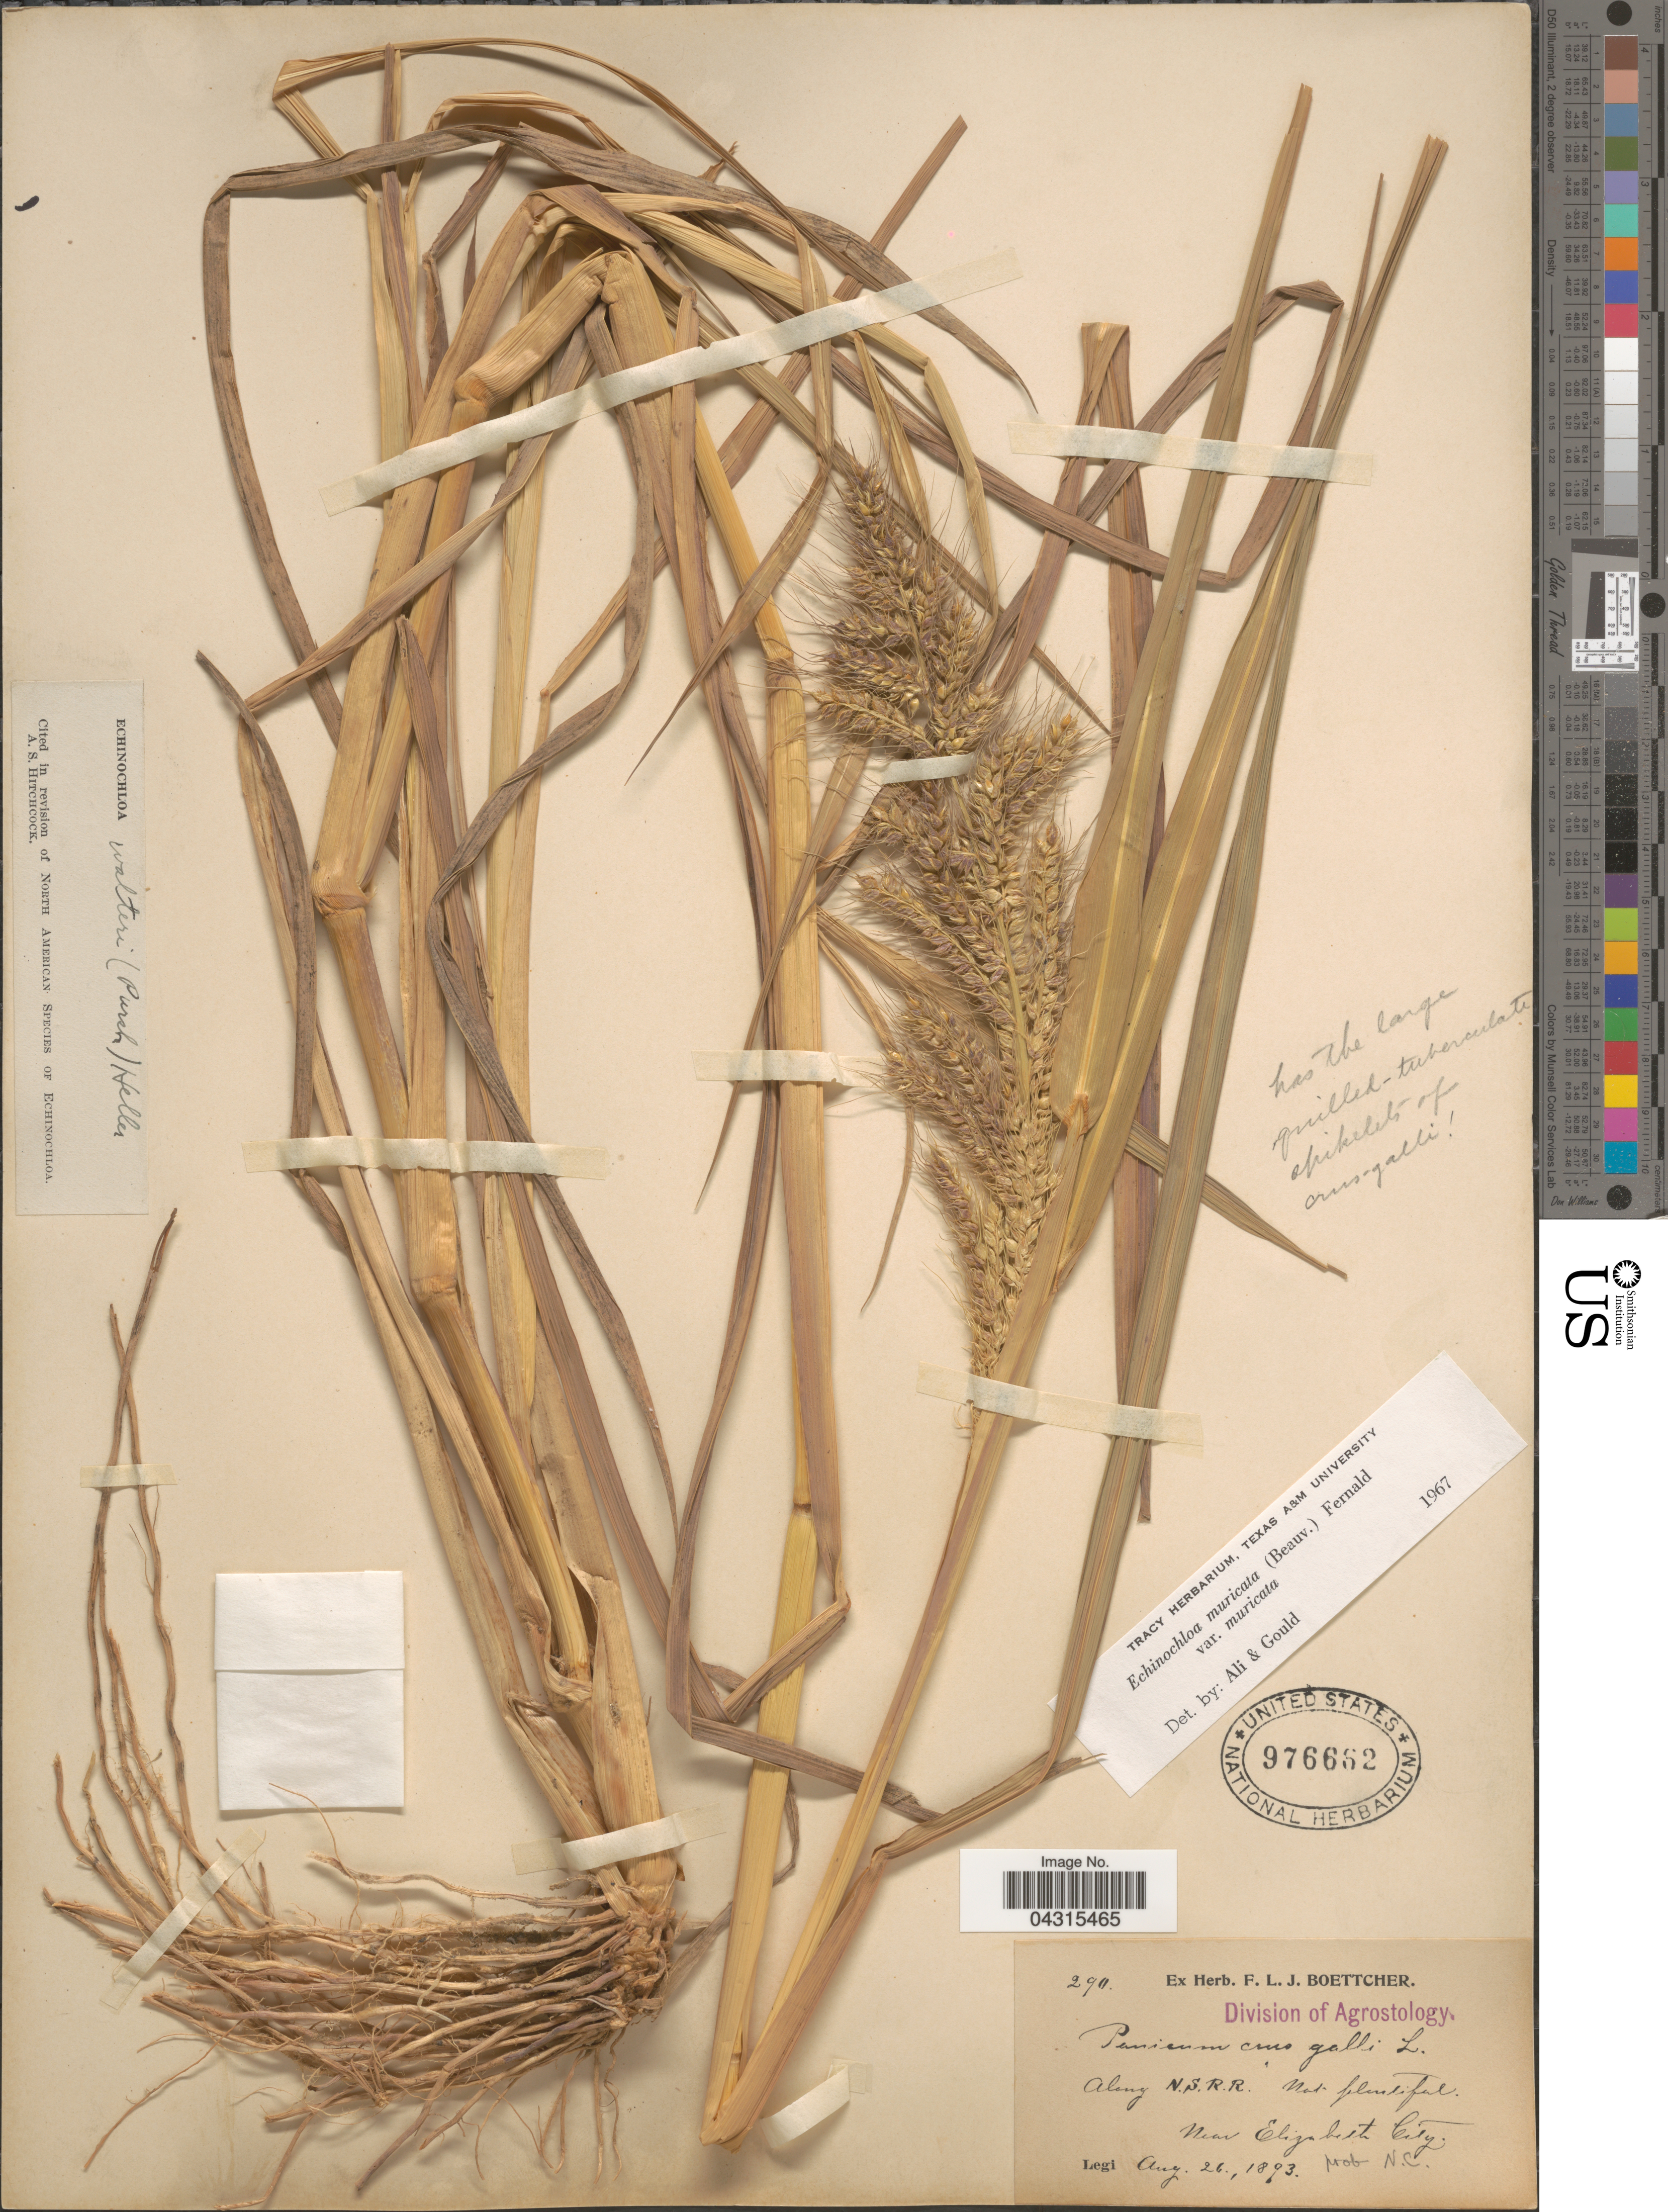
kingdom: Plantae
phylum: Tracheophyta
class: Liliopsida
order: Poales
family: Poaceae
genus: Echinochloa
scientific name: Echinochloa muricata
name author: (P. Beauv.) Fernald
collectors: ex herb. F. L. J. Boettcher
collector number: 290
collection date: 1893-08-26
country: United States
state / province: North Carolina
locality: Along N.S.R.R. Near Elizabeth City.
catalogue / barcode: US 976662